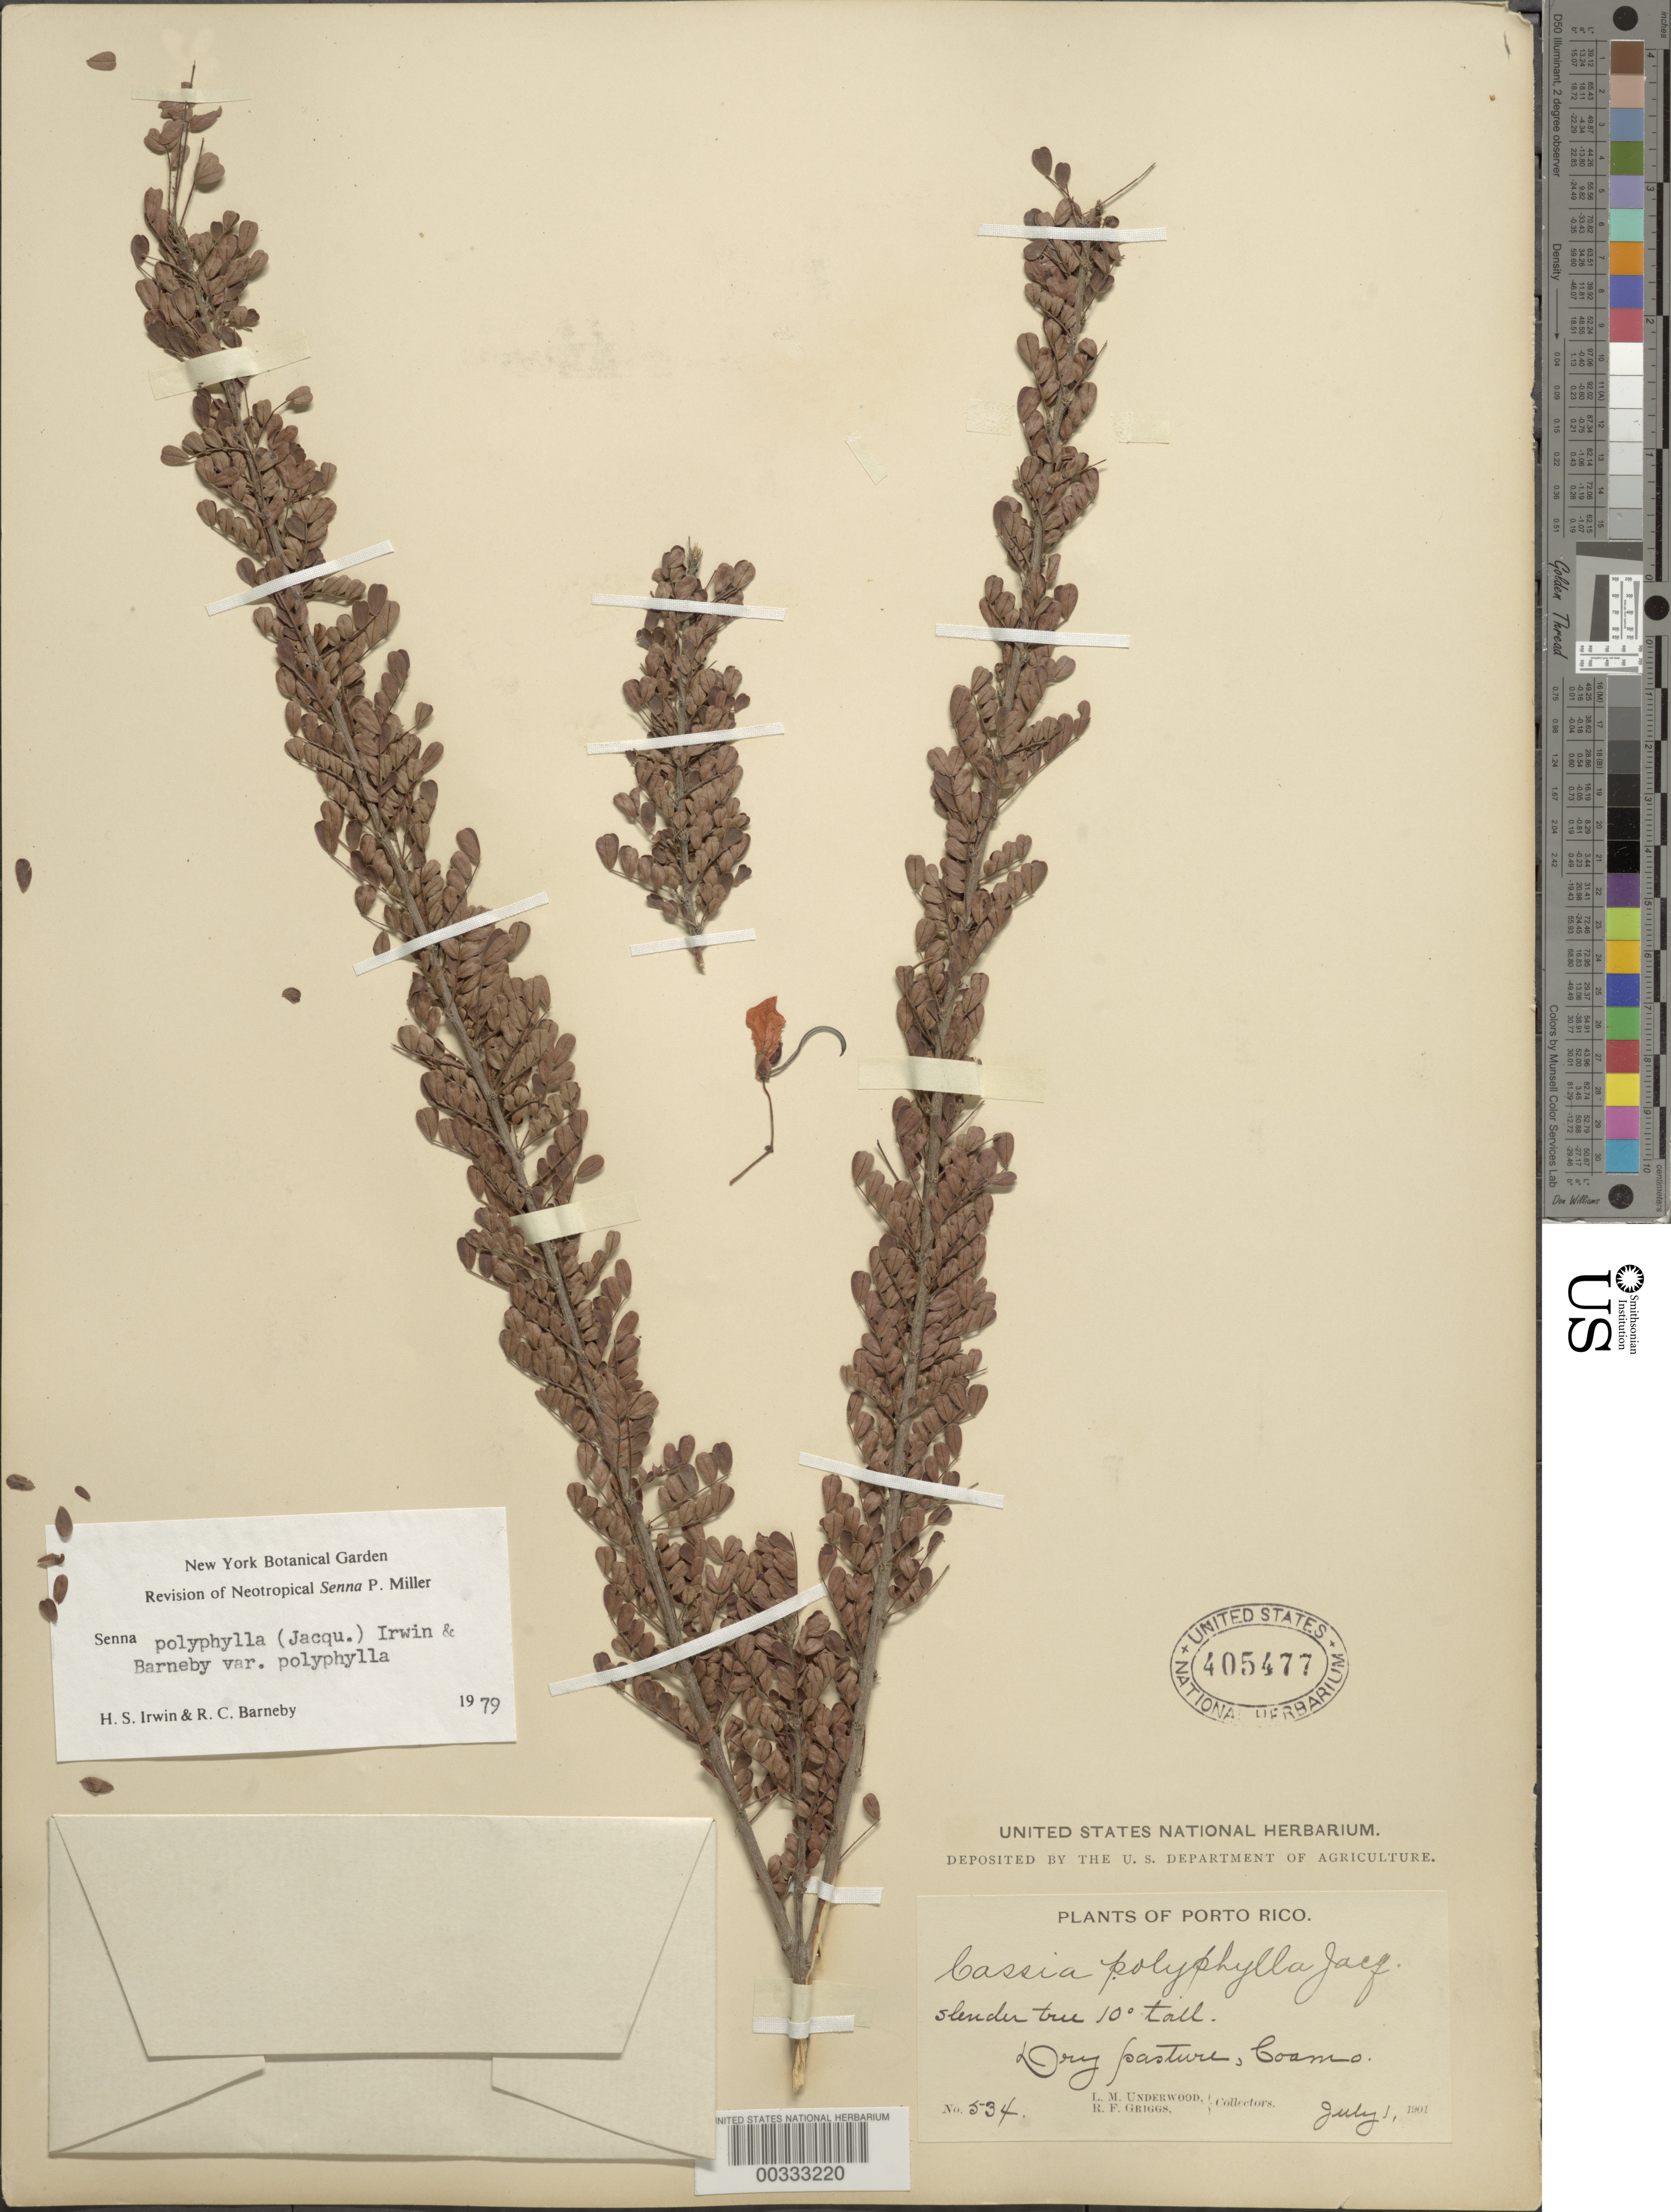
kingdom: Plantae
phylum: Tracheophyta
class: Magnoliopsida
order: Fabales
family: Fabaceae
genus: Senna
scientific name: Senna polyphylla var. polyphylla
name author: (Jacq.) H.S. Irwin & Barneby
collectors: L. M. Underwood & R. F. Griggs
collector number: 534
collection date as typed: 01 Jul 1901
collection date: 1901-07-01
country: Puerto Rico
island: Greater Antilles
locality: Coamo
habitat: Dry pasture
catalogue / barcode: US 405477